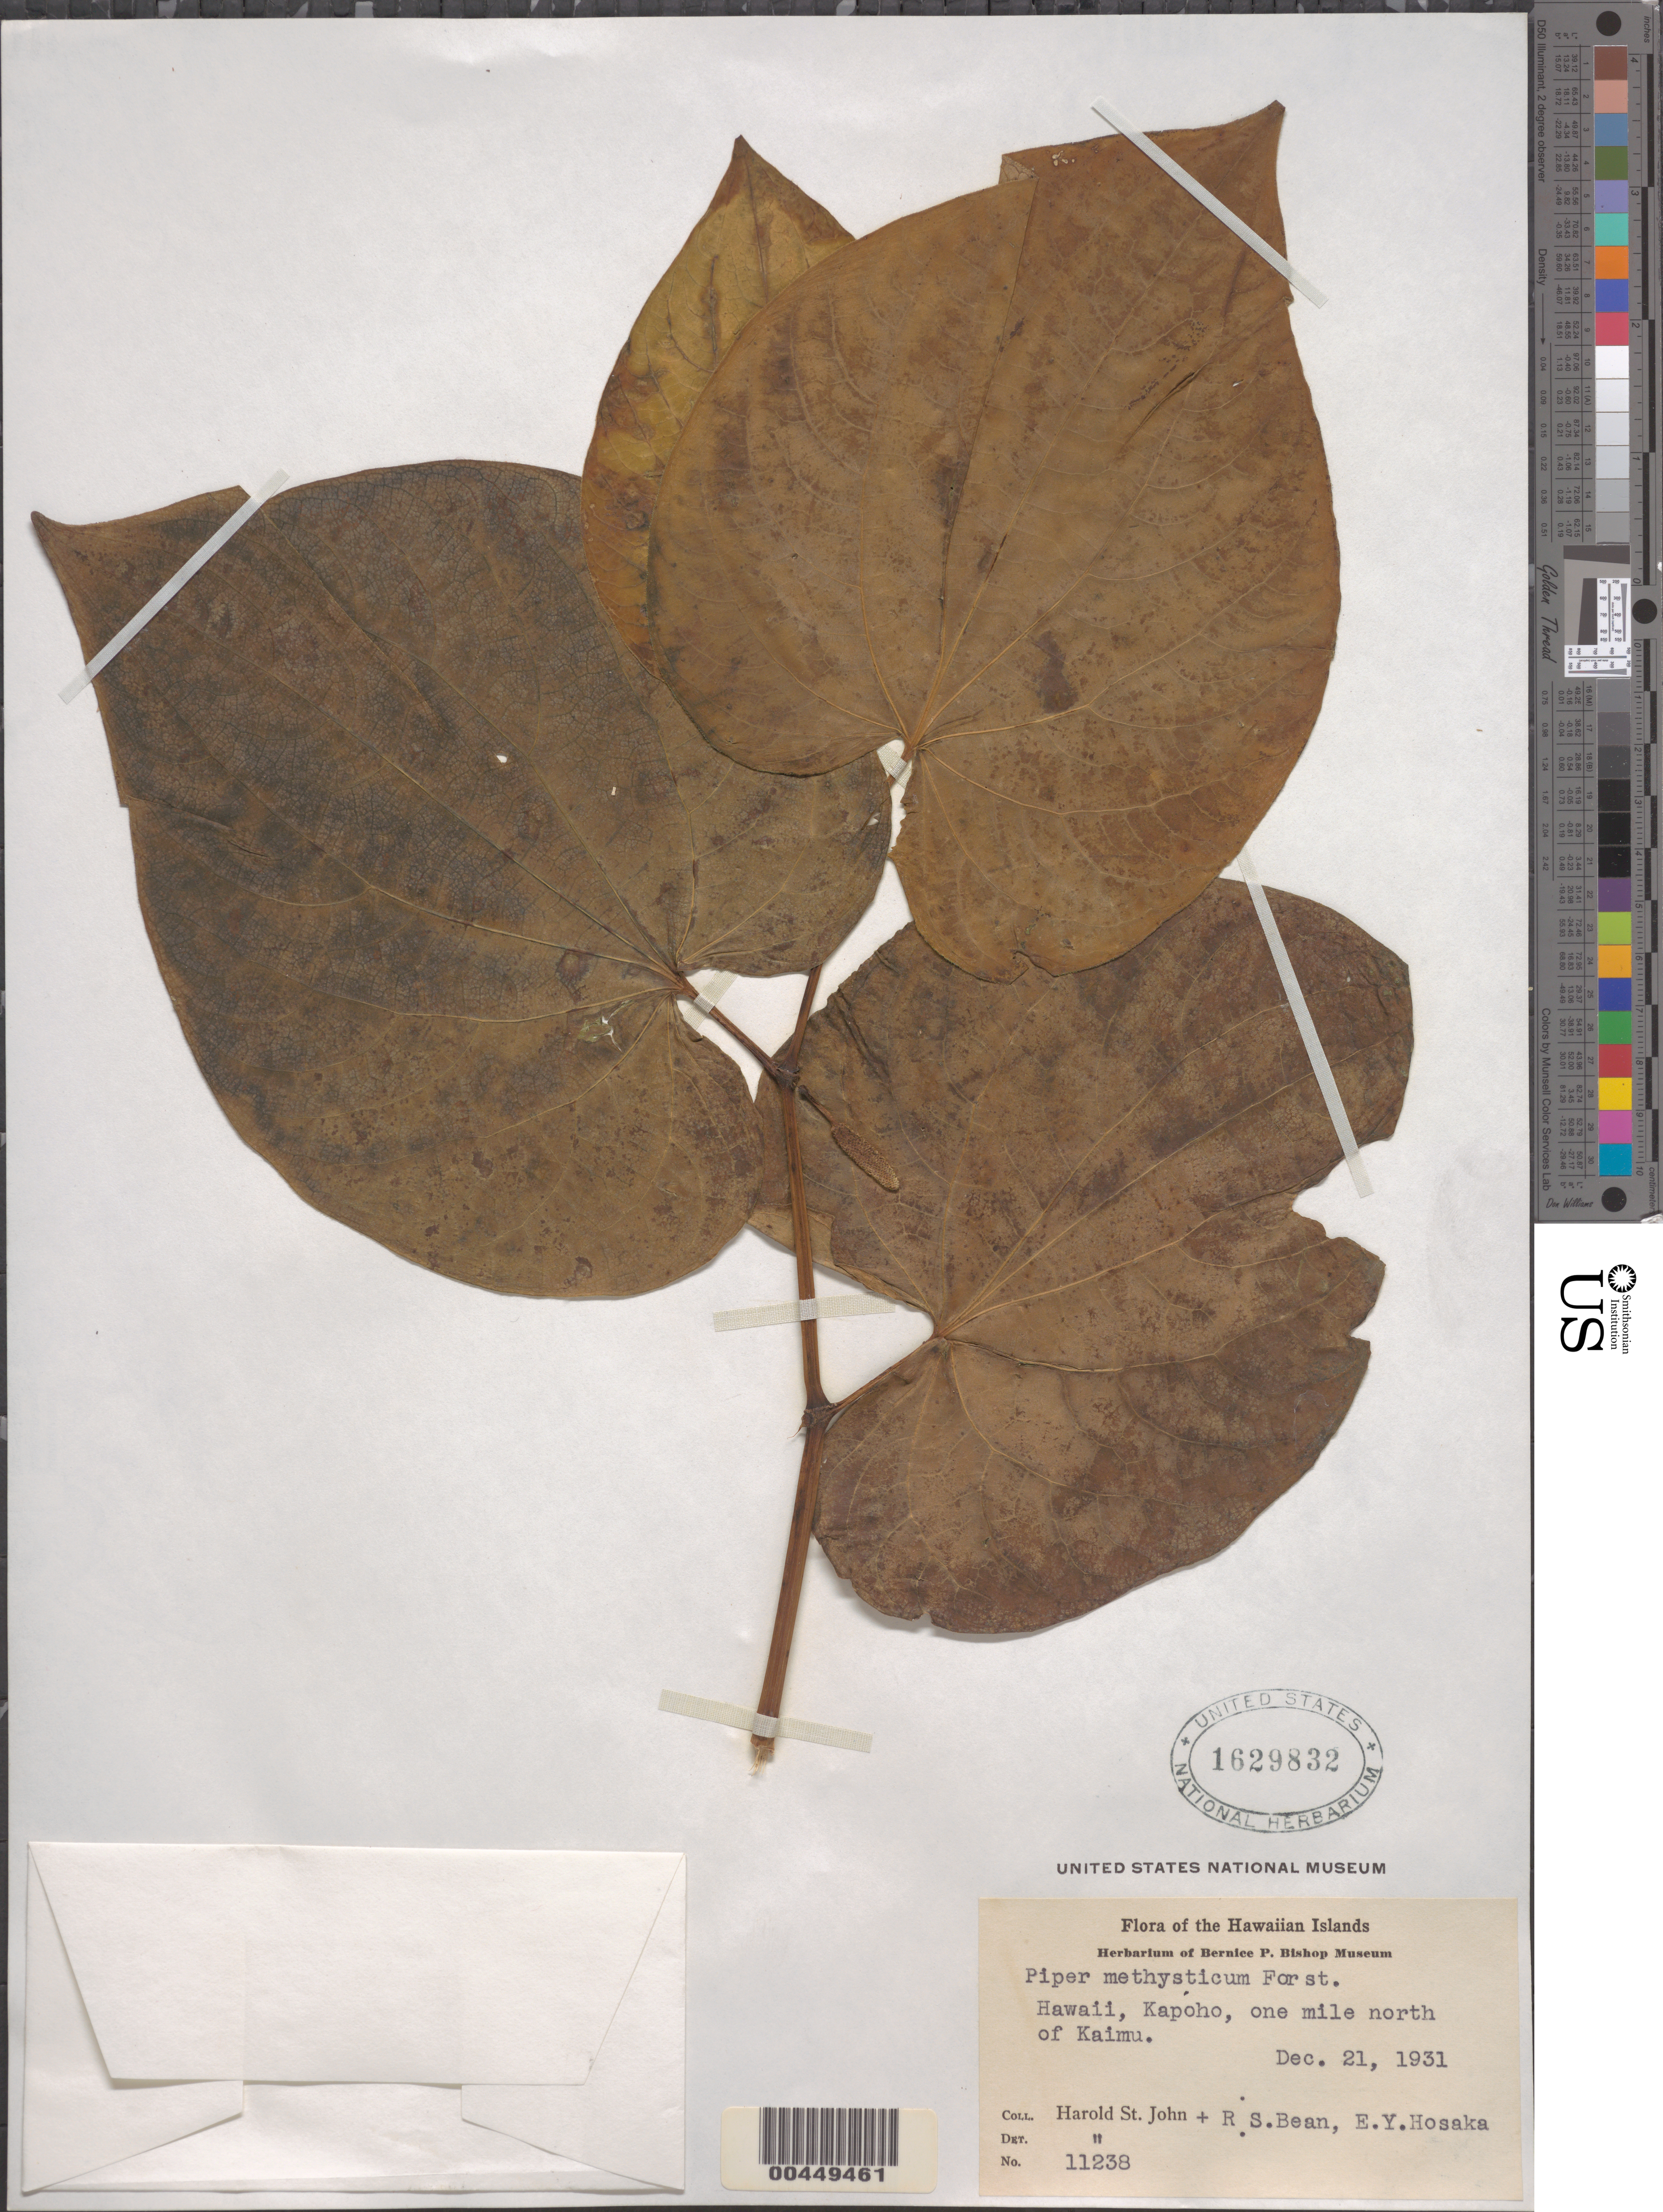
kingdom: Plantae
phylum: Tracheophyta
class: Magnoliopsida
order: Piperales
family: Piperaceae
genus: Piper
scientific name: Piper methysticum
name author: J.R. Forst. & G. Forst.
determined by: St. John, H.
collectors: H. St. John, R. Bean & E. Y. Hosaka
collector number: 11238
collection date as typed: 21 Dec 1931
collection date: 1931-12-21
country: United States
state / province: Hawaii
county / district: Hawaii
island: Hawaii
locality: Kapoho, 1 mi N of Kaimu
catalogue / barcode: US 1629832